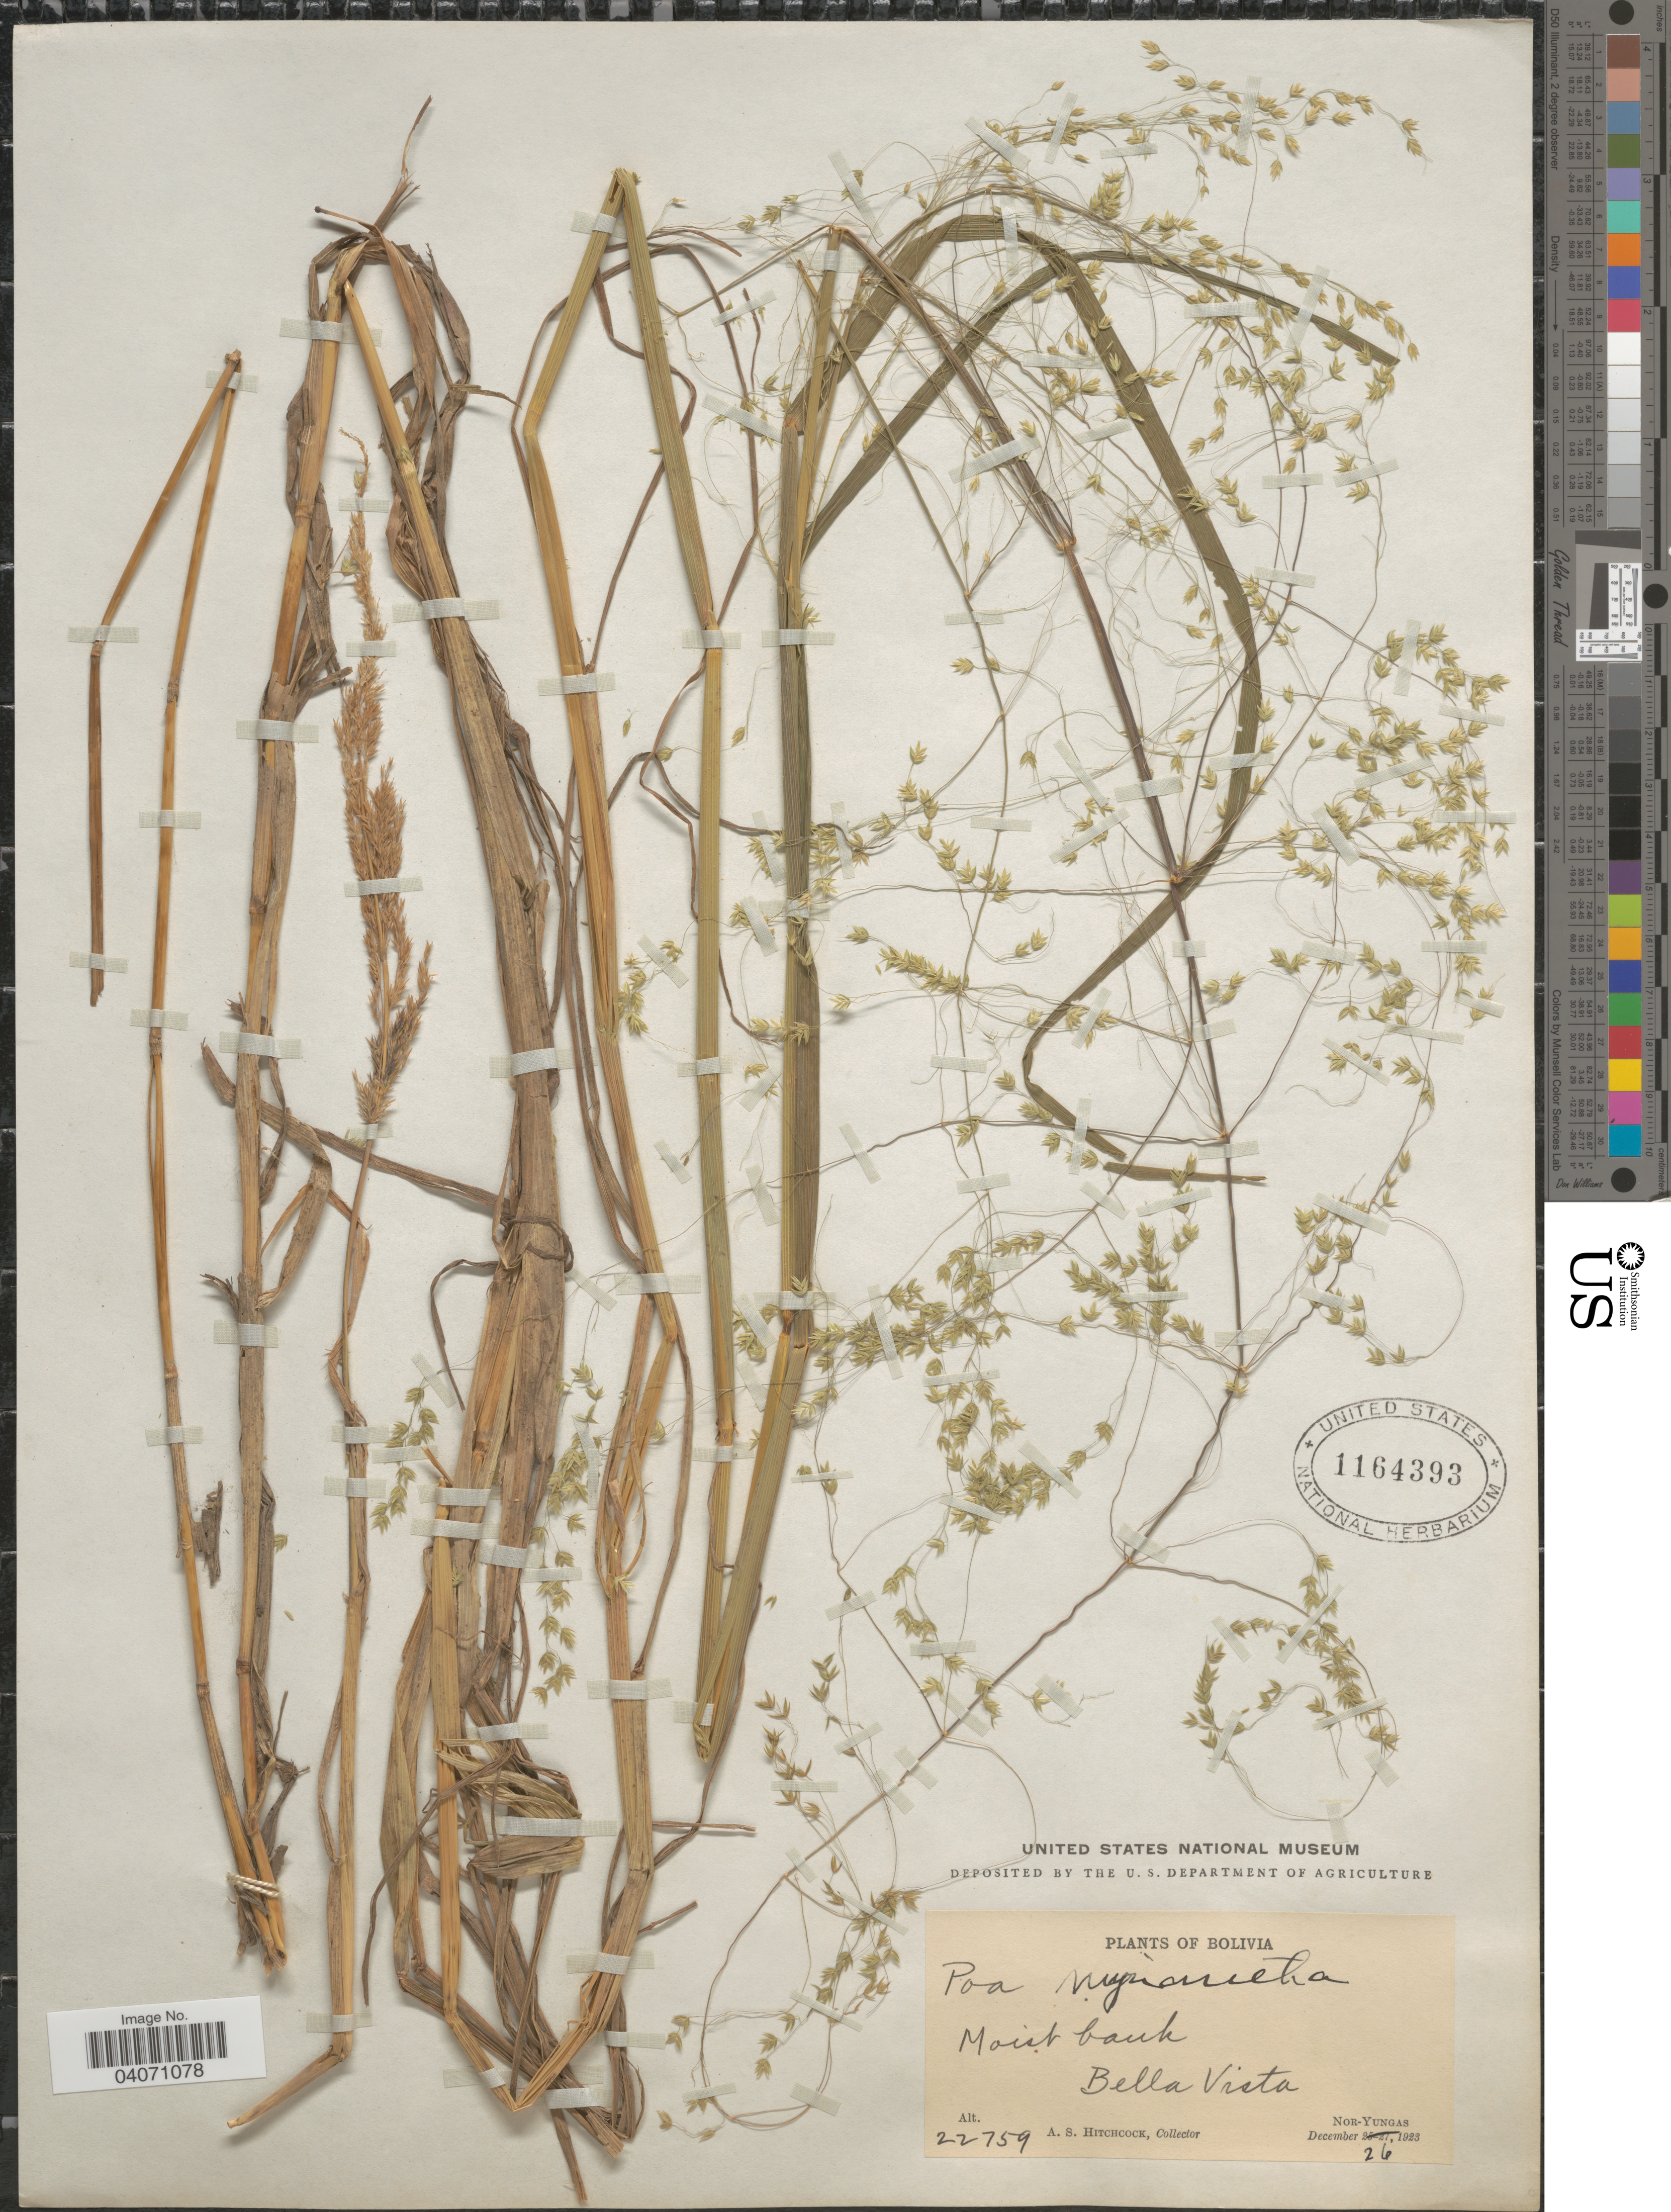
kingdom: Plantae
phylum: Tracheophyta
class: Liliopsida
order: Poales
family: Poaceae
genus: Poa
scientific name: Poa myriantha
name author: Hack. in Stuck.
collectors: A. S. Hitchcock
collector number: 22759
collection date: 1923-12-26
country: Bolivia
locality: Moist bank. Bella Vista. Nor-Yungas.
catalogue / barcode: US 1164393